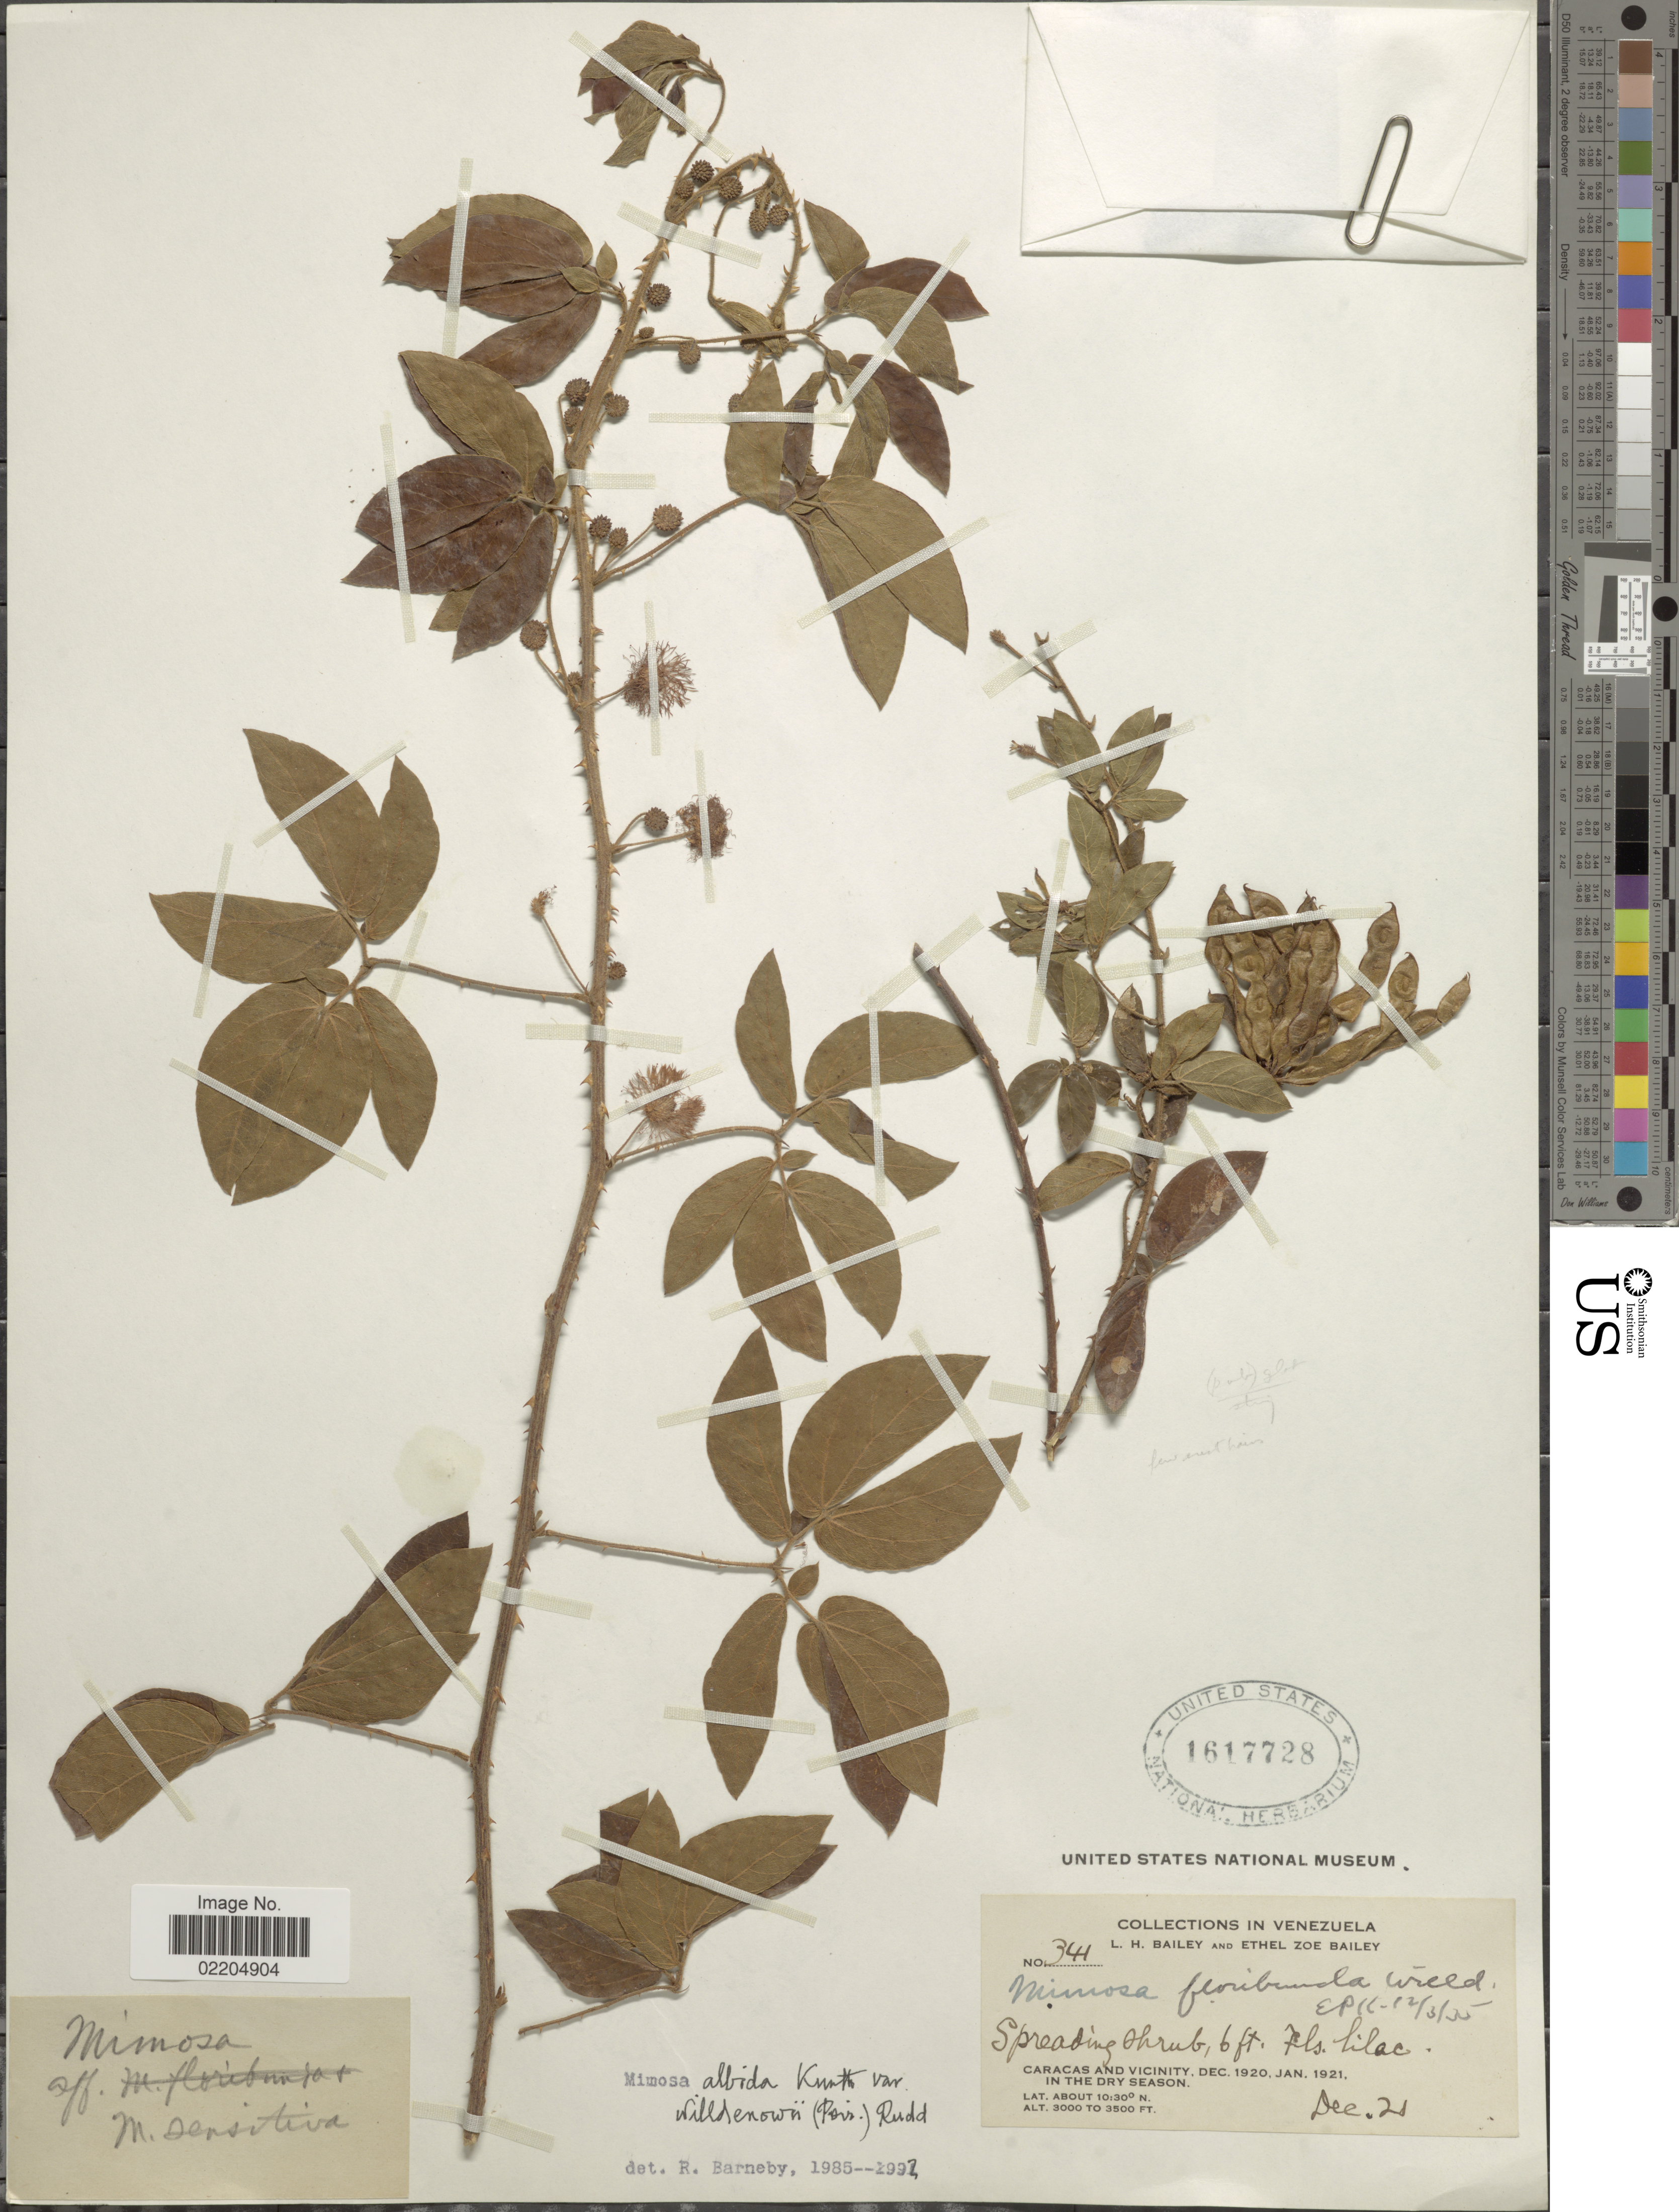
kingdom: Plantae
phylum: Tracheophyta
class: Magnoliopsida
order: Fabales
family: Fabaceae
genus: Mimosa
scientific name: Mimosa albida var. willdenowii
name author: (Poir.) Rudd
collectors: L. H. Bailey & E. Z. Bailey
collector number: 341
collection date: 1920-12-21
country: Venezuela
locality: Caracas and vicinity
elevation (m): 914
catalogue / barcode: US 1617728